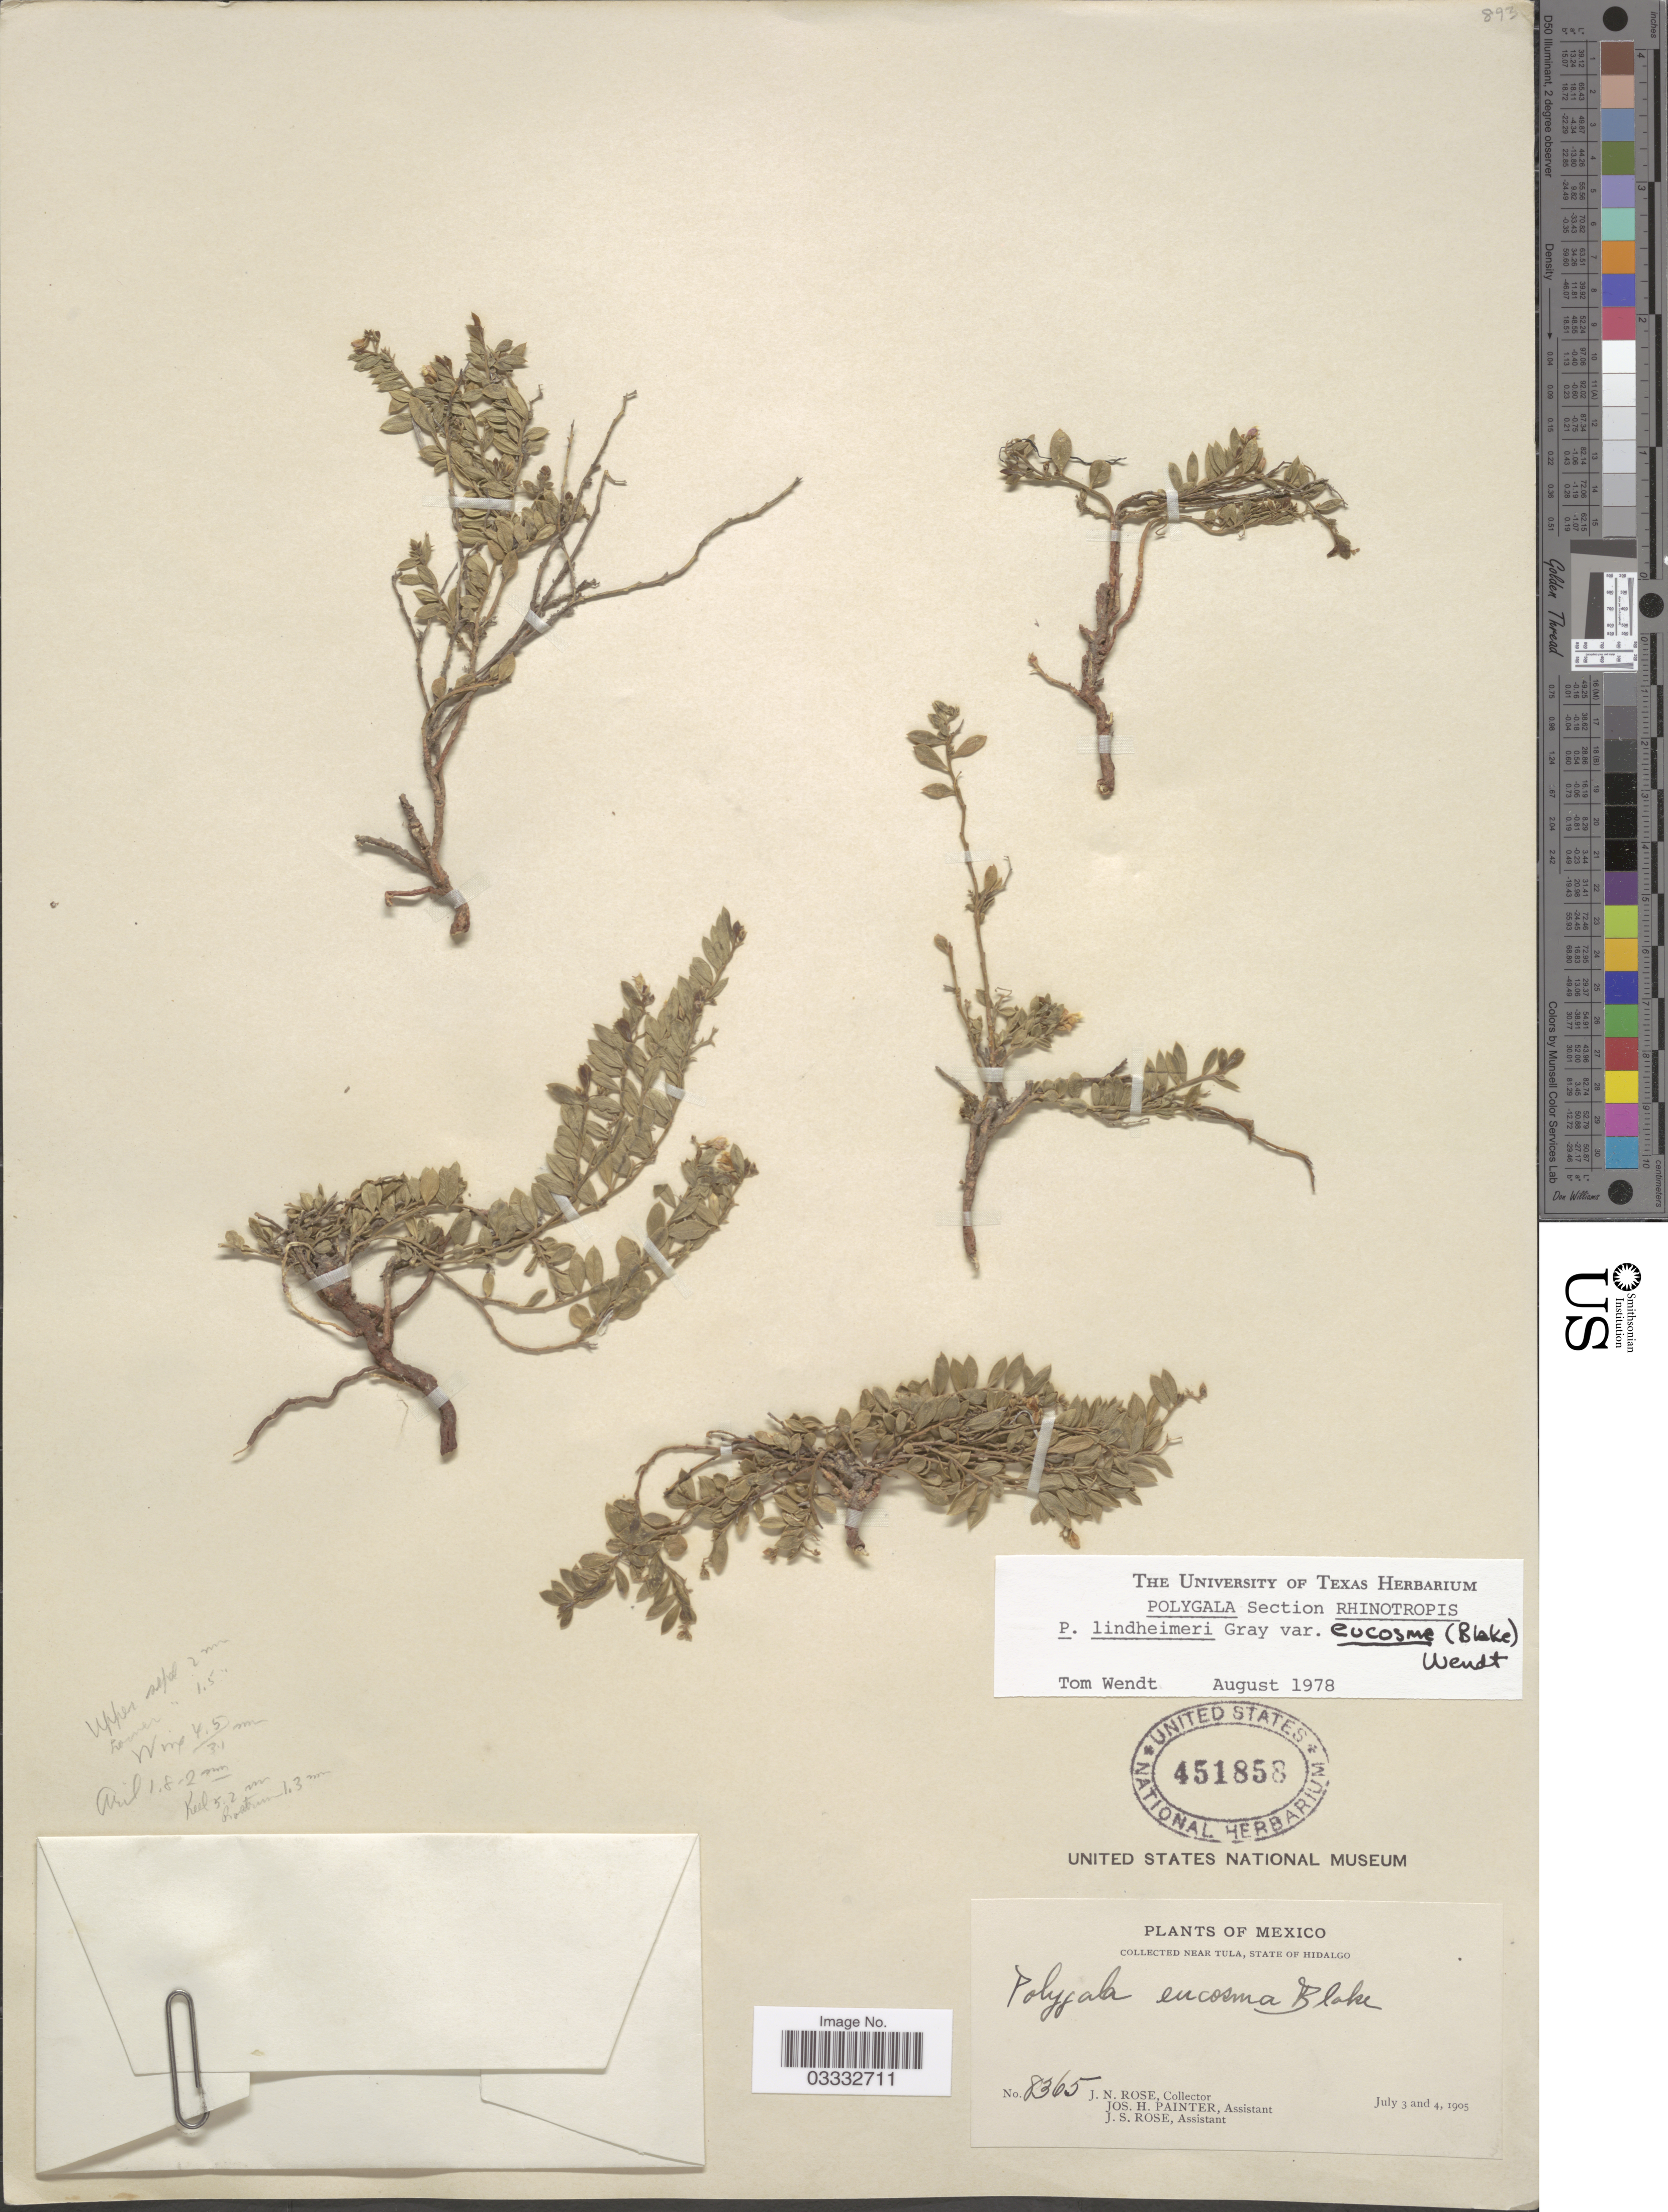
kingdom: Plantae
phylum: Tracheophyta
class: Magnoliopsida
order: Fabales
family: Polygalaceae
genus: Rhinotropis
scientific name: Rhinotropis lindheimeri var. eucosma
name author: (S.F. Blake) J.R. Abbott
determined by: Strong, Mark T., (BOT), Smithsonian Institution - National Museum of Natural History (UNITED STATES)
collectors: J. N. Rose, J. H. Painter & J. S. Rose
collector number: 8365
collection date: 1905-07-03/1905-07-04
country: Mexico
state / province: Hidalgo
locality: Near Tula.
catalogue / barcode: US 451858